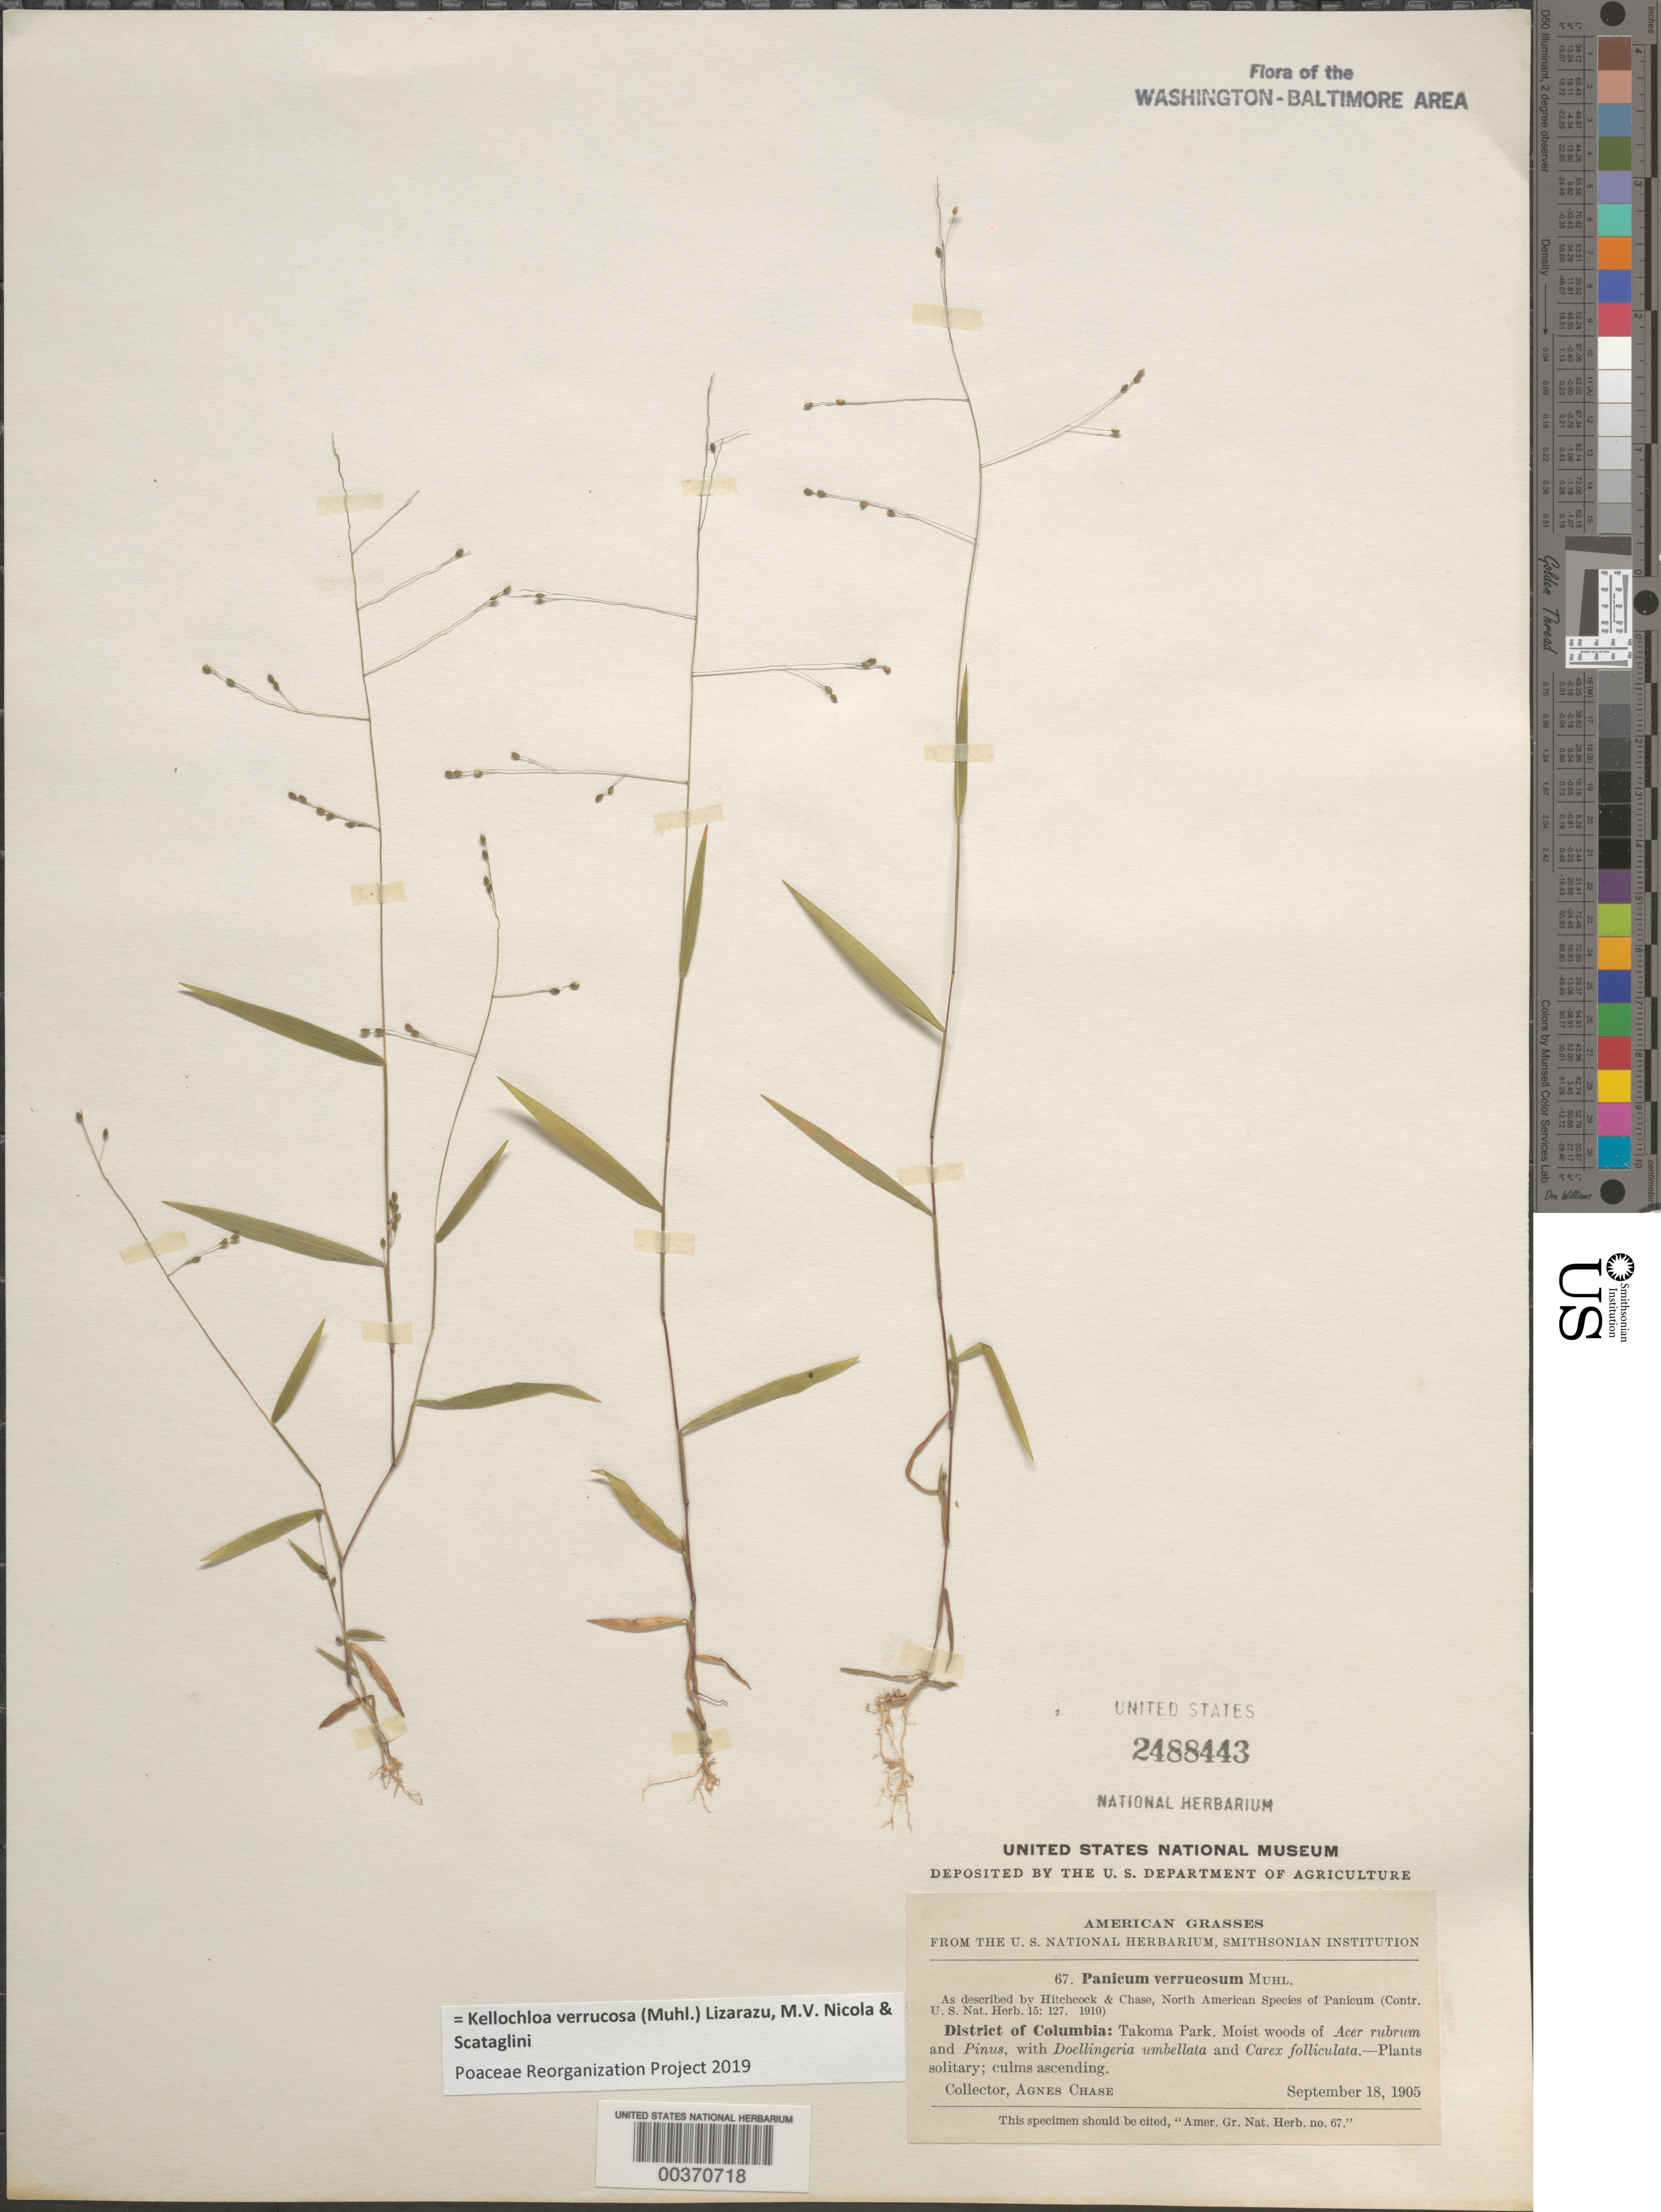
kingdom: Plantae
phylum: Tracheophyta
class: Liliopsida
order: Poales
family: Poaceae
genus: Panicum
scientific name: Panicum verrucosum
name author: Muhl.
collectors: A. Chase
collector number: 67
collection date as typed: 18 Sep 1905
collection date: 1905-09-18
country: United States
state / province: District of Columbia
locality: Tacoma Park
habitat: Moist woods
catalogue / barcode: US 2488443